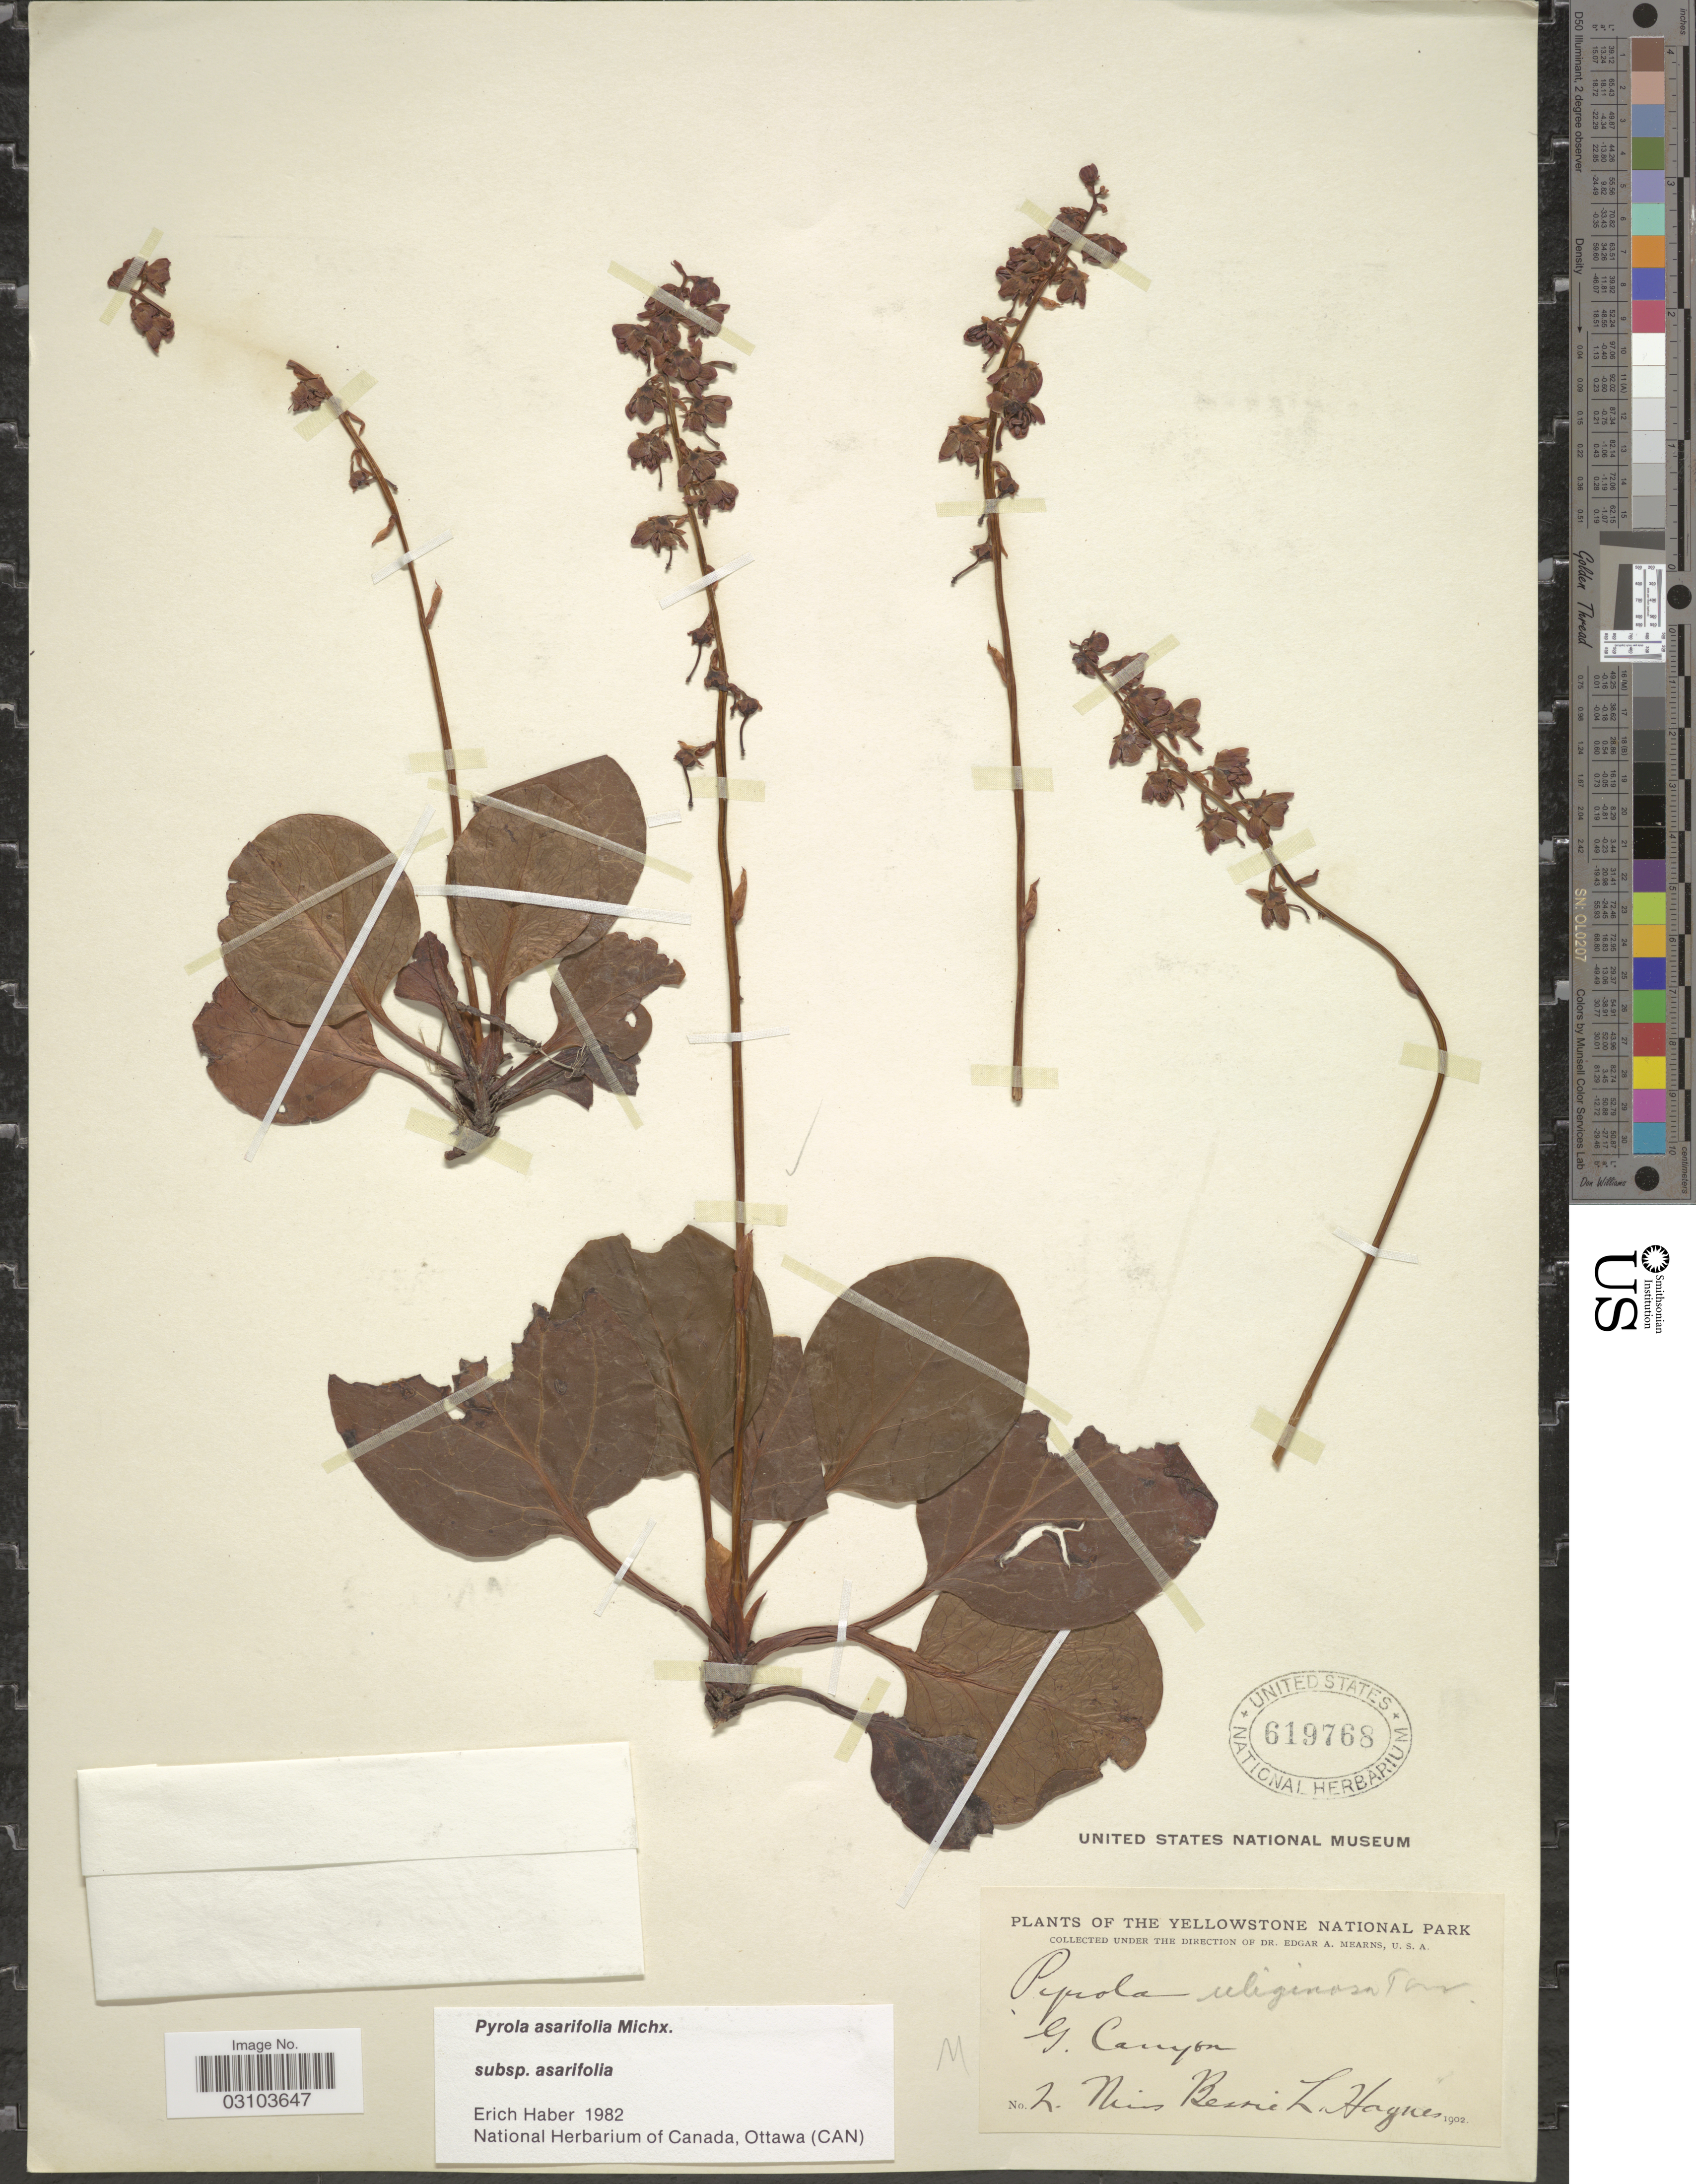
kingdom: Plantae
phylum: Tracheophyta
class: Magnoliopsida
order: Ericales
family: Ericaceae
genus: Pyrola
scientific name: Pyrola asarifolia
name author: Michx.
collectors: B. Haynes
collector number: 2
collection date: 1902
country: United States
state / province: Wyoming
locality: The Yellowstone National Park, G. Canyon.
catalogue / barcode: US 619768